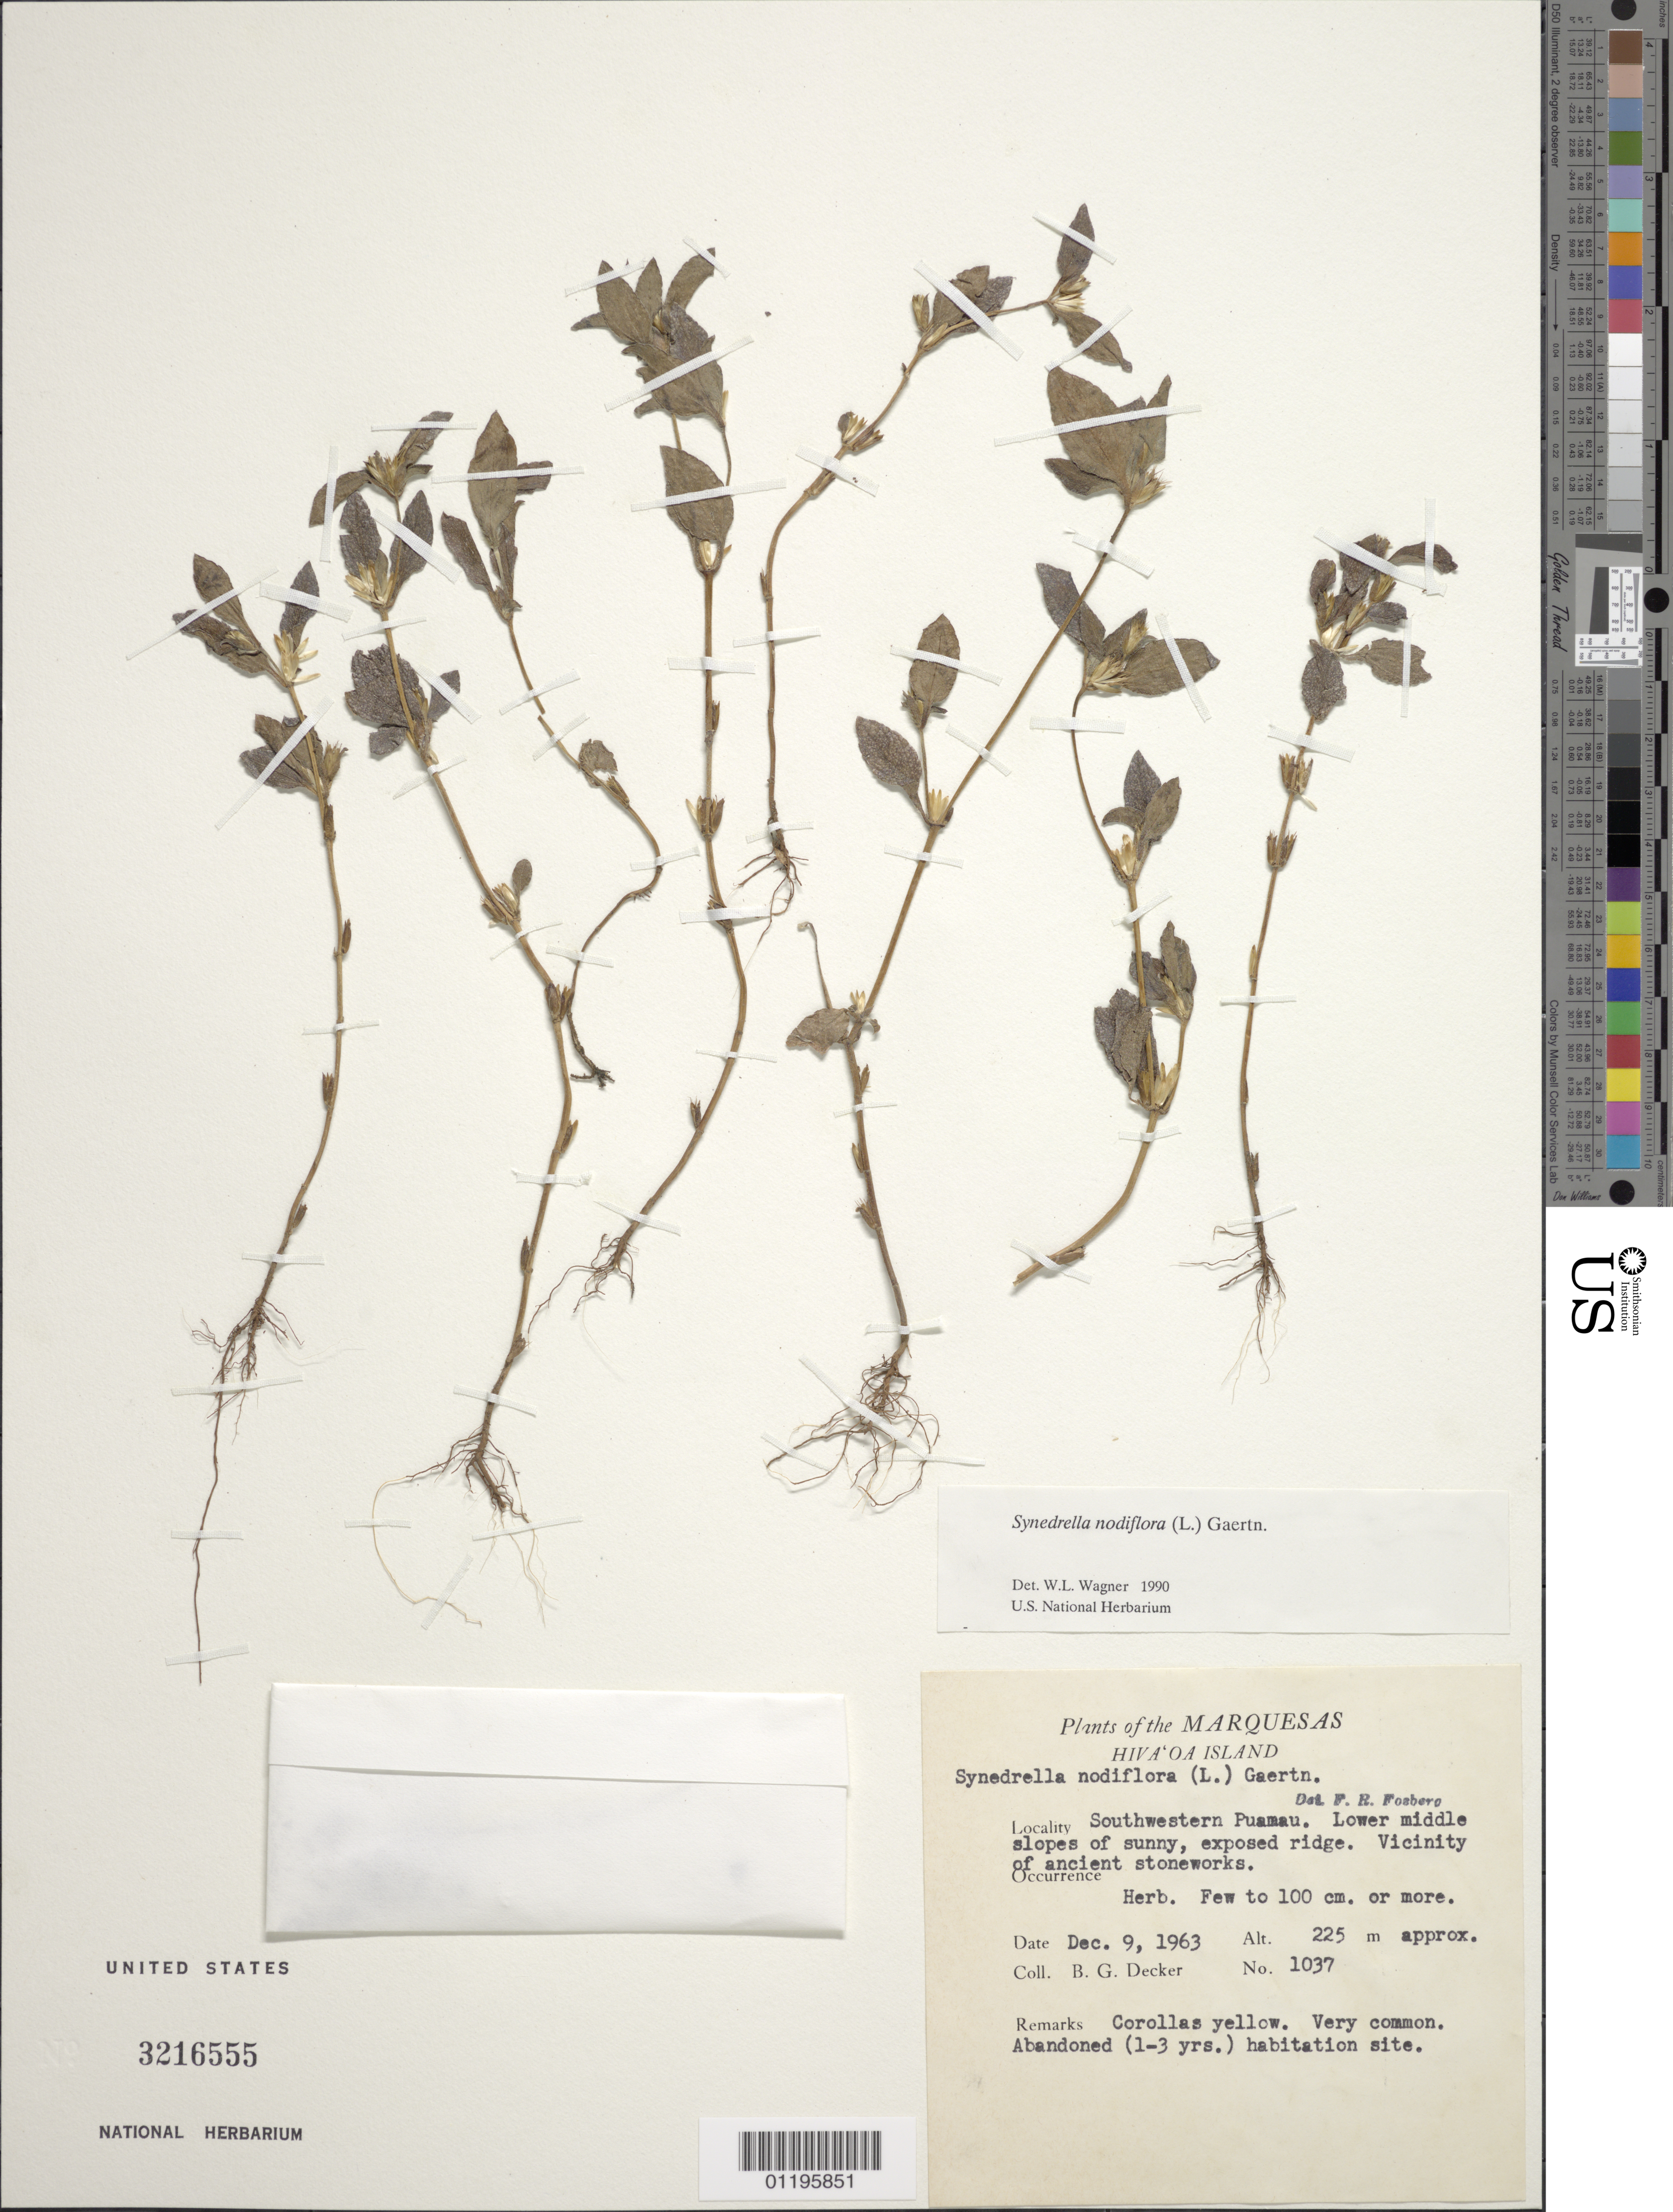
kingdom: Plantae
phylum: Tracheophyta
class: Magnoliopsida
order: Asterales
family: Asteraceae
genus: Synedrella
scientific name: Synedrella nodiflora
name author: (L.) Gaertn.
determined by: Wagner, W. L., (BOT), Smithsonian Institution - National Museum of Natural History (UNITED STATES)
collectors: B. G. Decker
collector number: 1037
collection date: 1963-12-09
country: French Polynesia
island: Hiva Oa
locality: SW Puamau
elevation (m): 225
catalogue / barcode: US 3216555